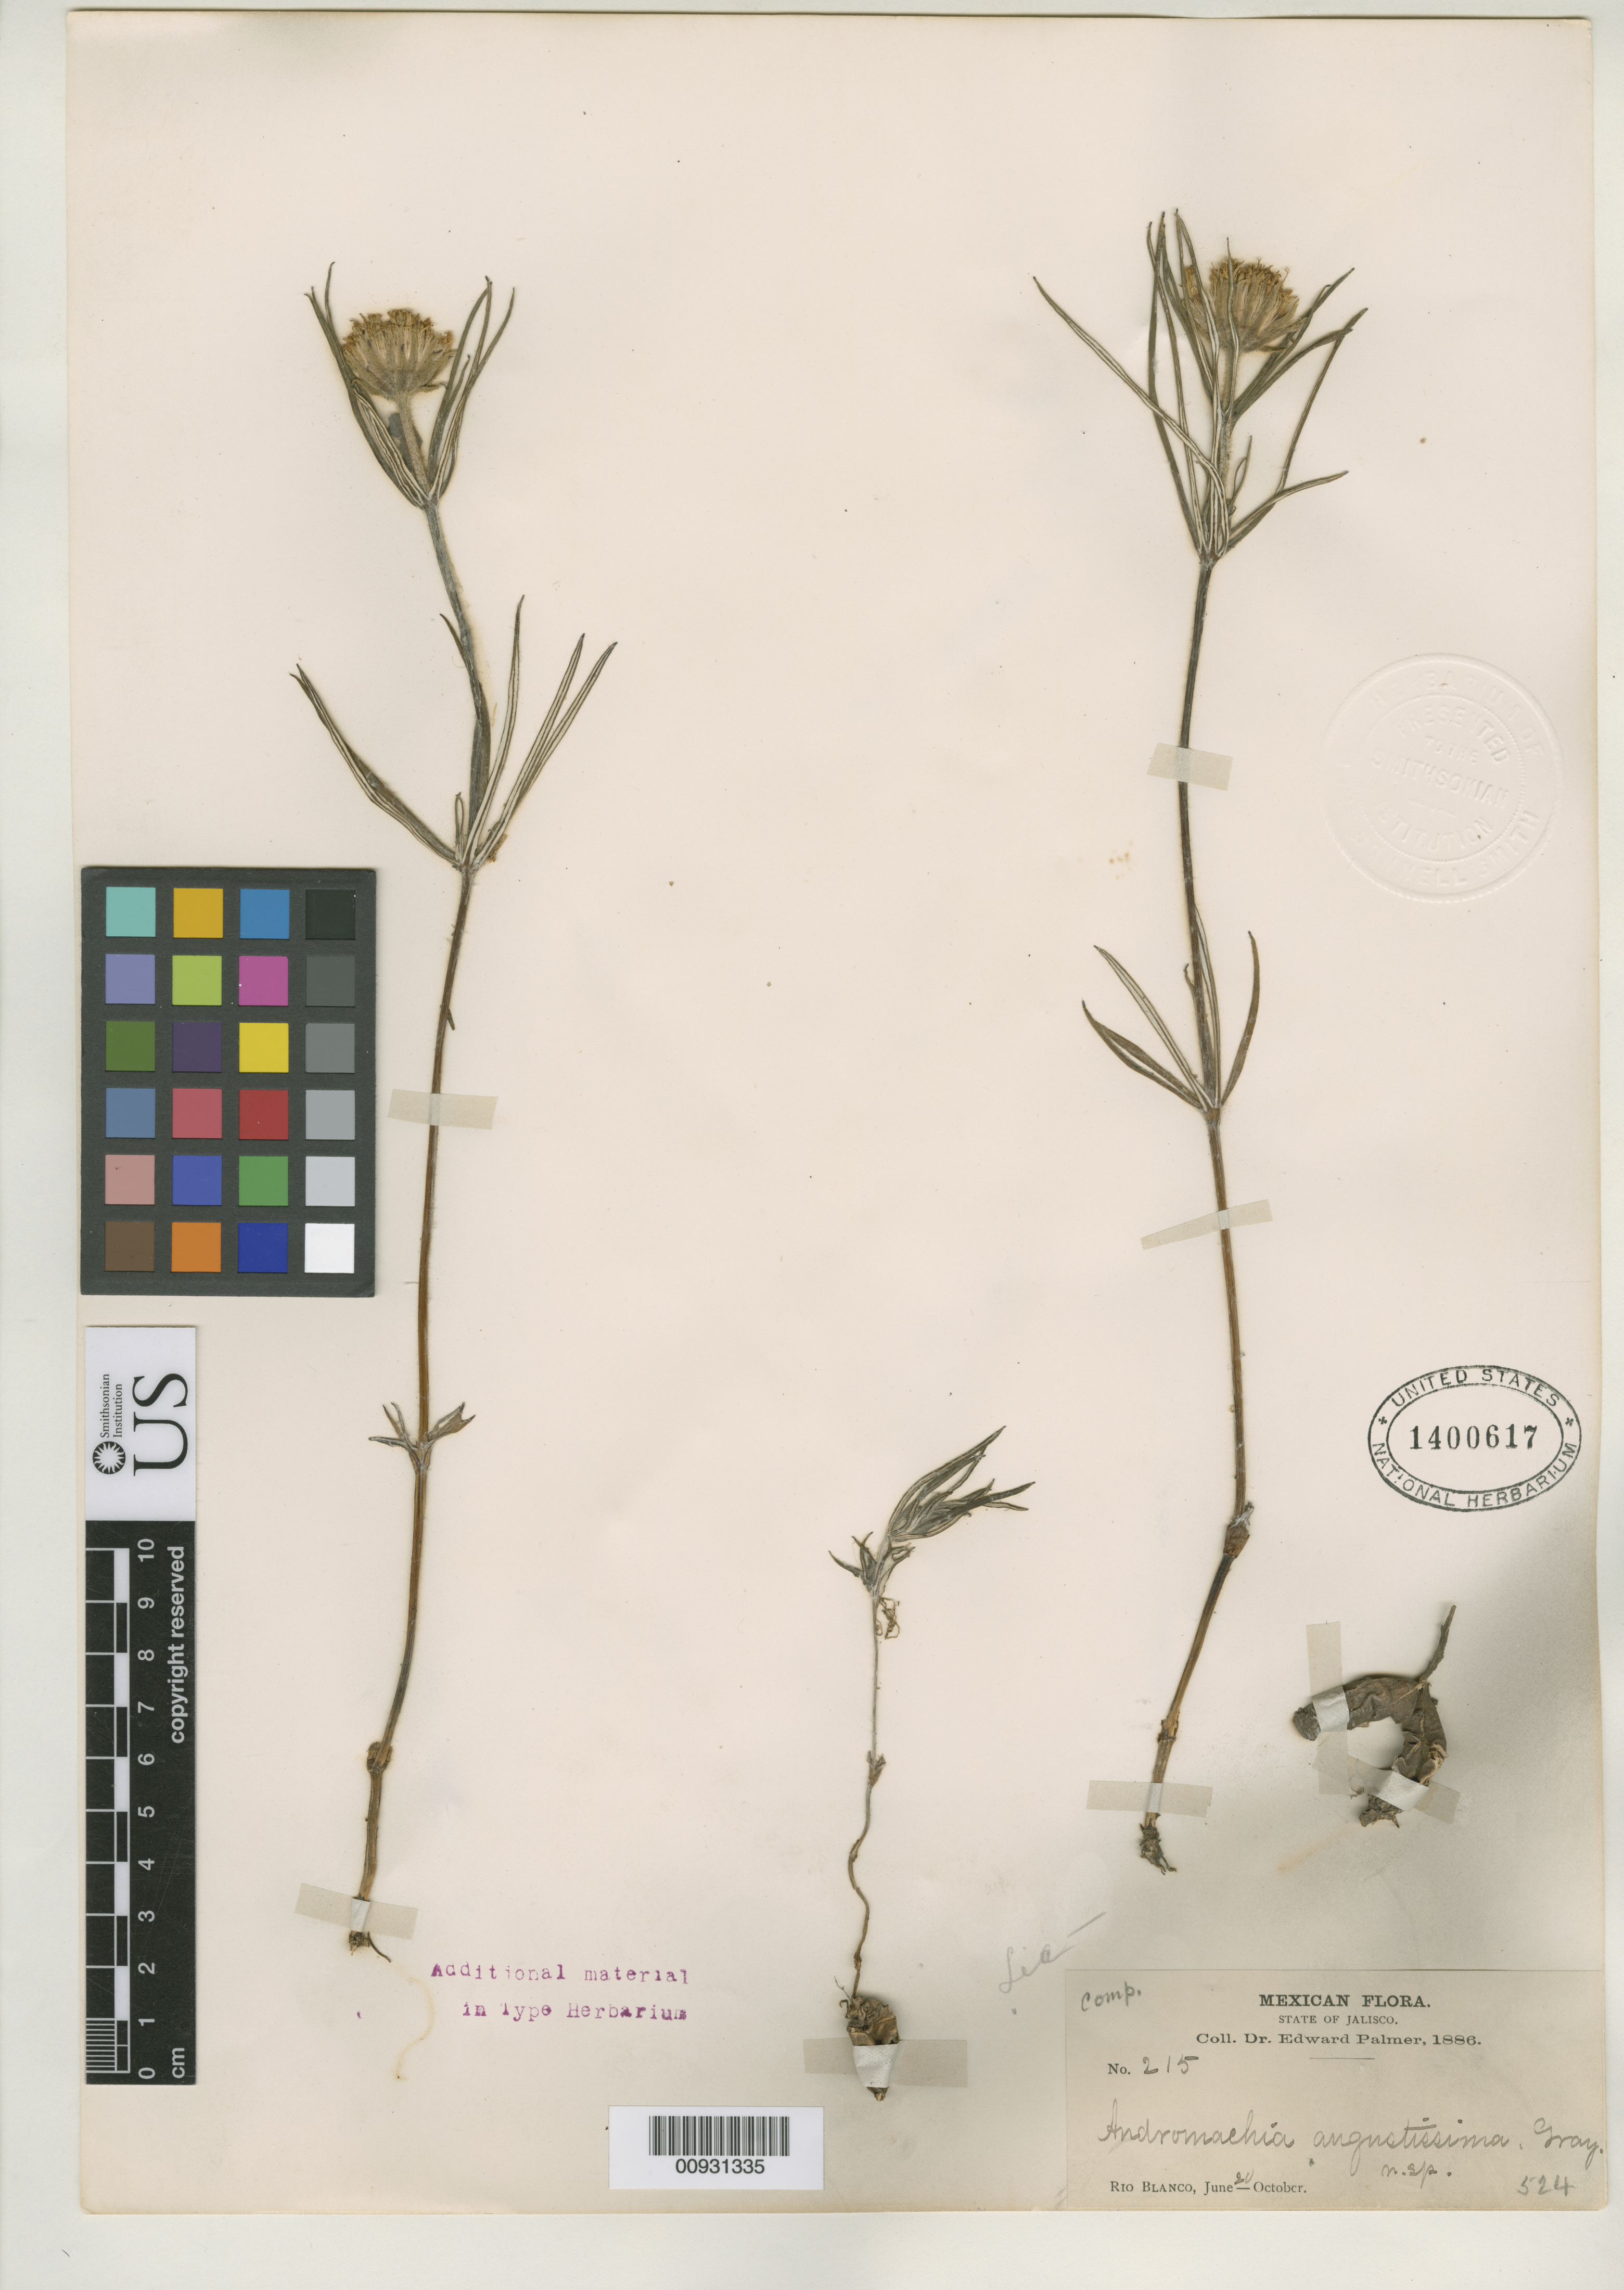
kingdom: Plantae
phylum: Tracheophyta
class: Magnoliopsida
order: Asterales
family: Asteraceae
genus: Liabum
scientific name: Liabum angustissimum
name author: A. Gray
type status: Isotype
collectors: E. Palmer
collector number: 215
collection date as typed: Jun 1886 to -- Oct 1886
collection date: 1886-06/1886-10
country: Mexico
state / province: Jalisco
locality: Río Blanco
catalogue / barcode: US 1400617